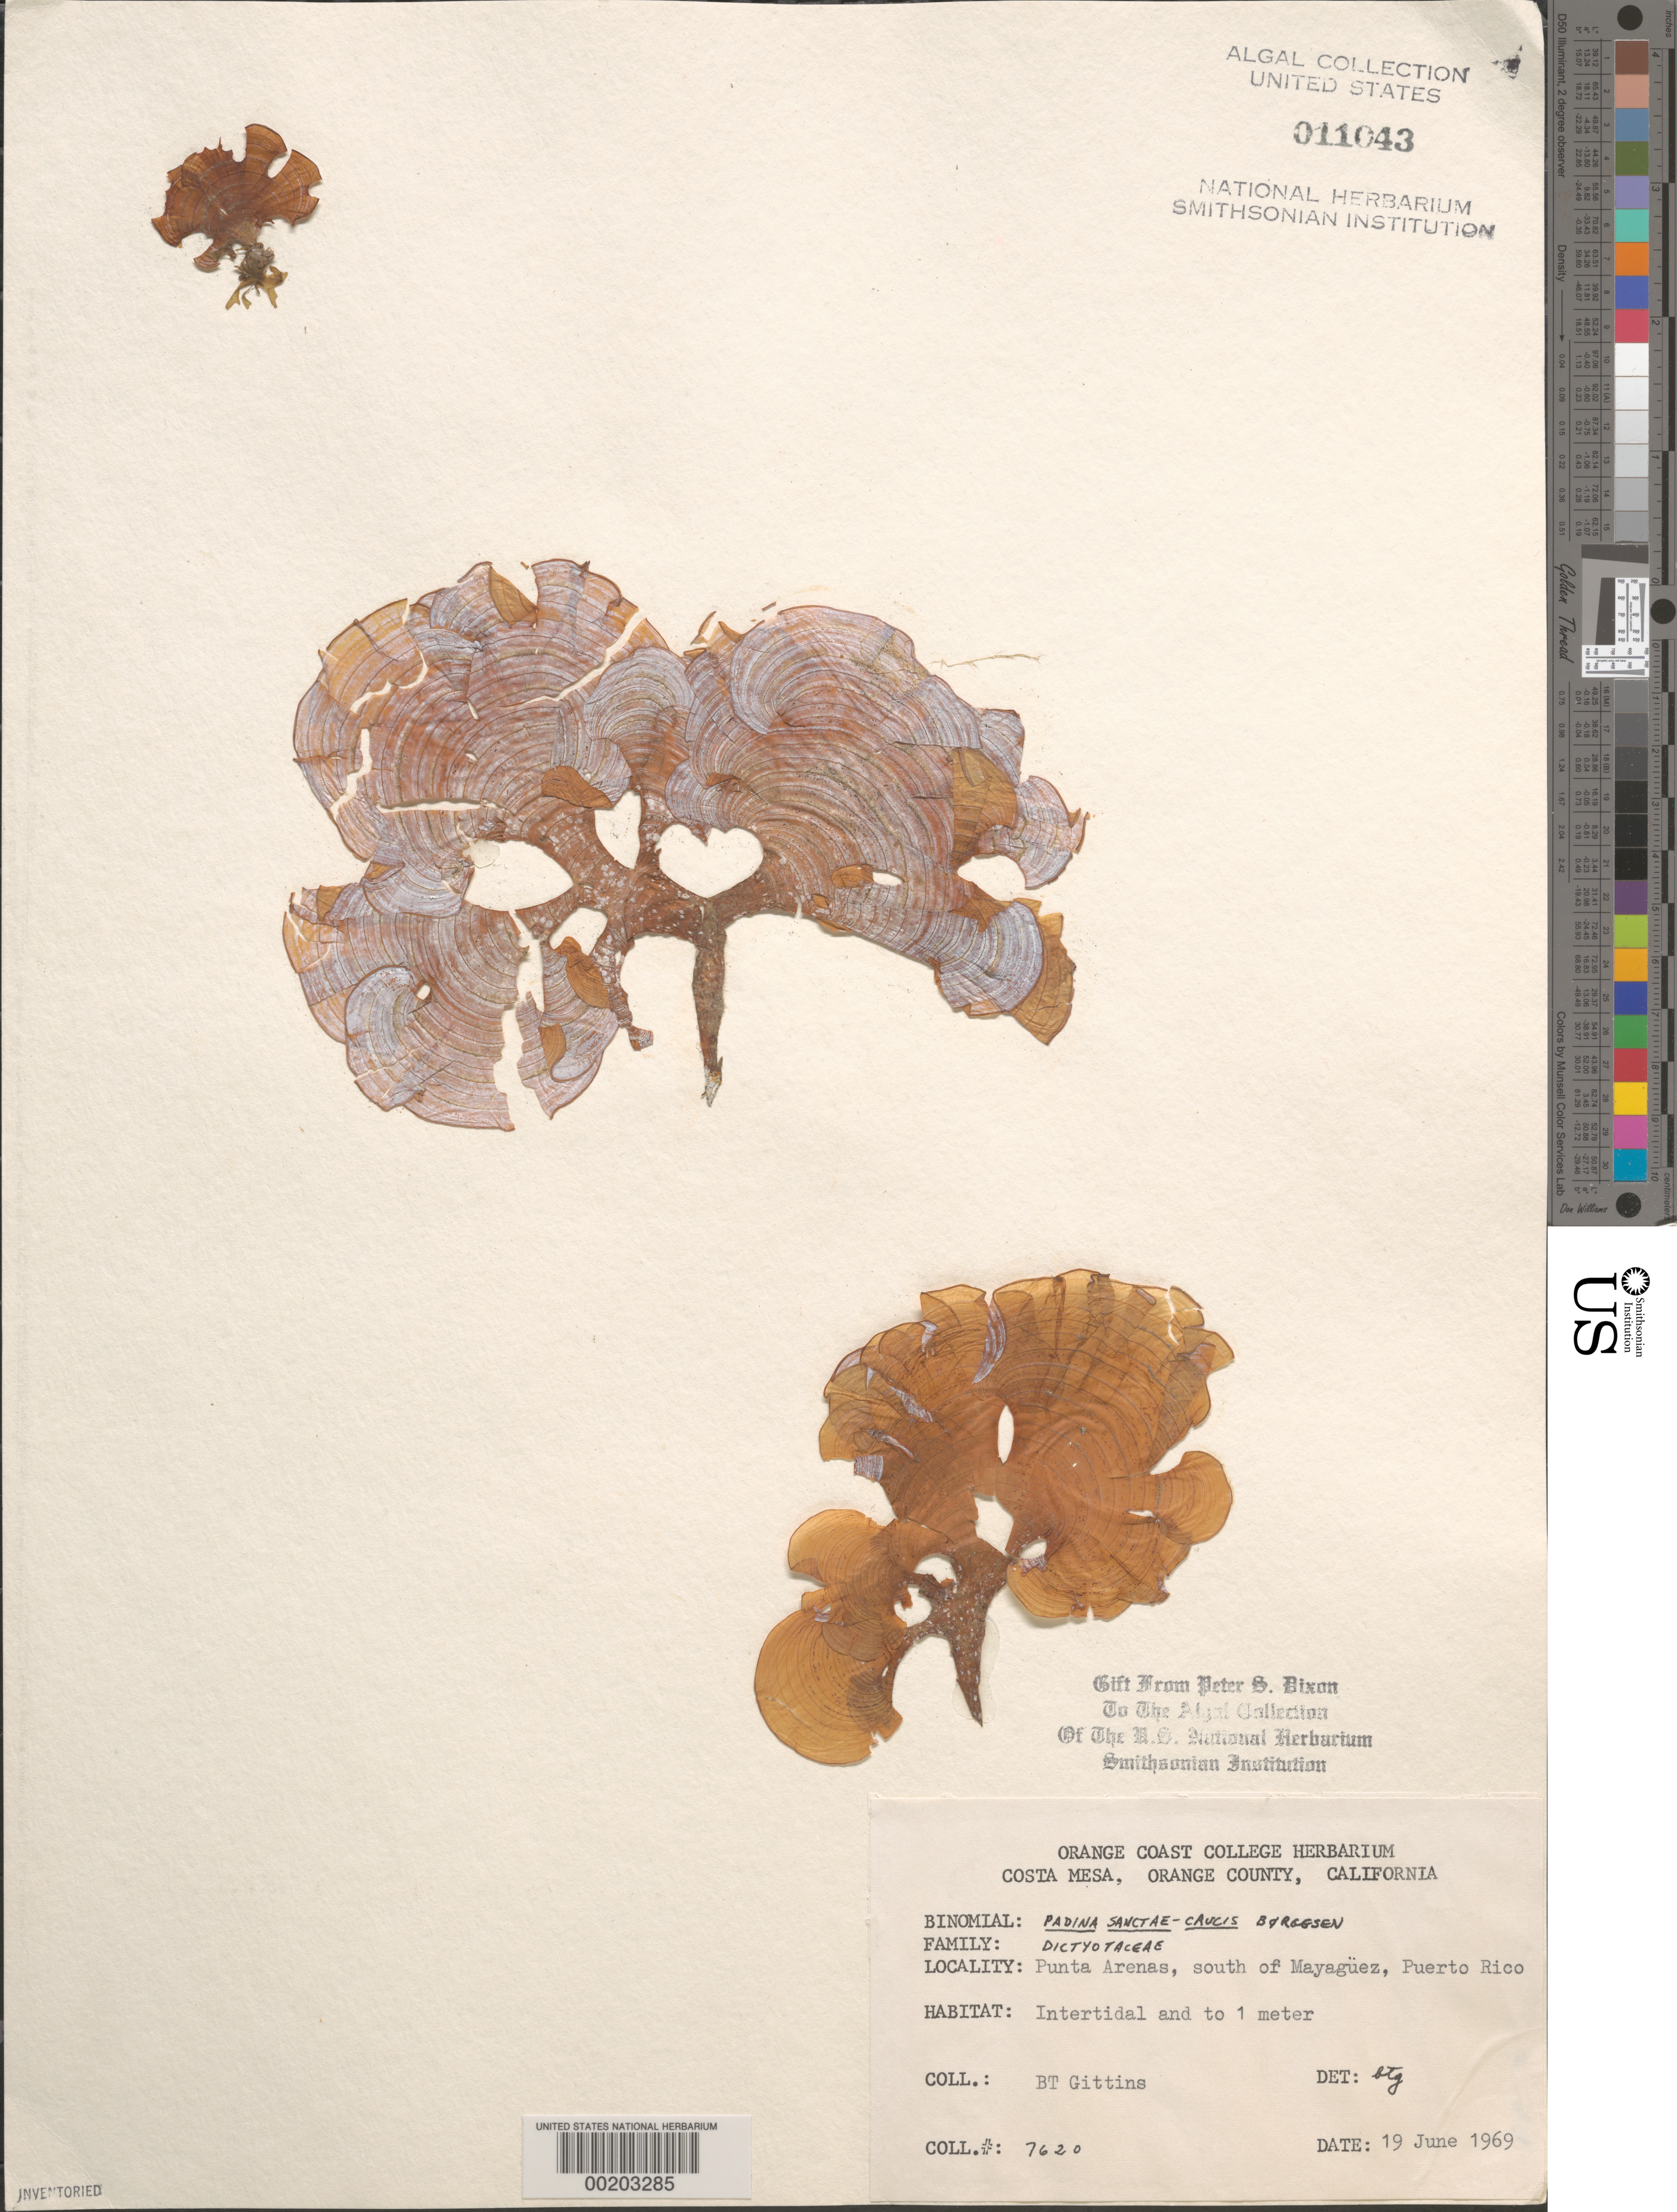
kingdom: Chromista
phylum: Ochrophyta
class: Phaeophyceae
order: Dictyotales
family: Dictyotaceae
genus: Padina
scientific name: Padina sanctae-crucis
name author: Børgesen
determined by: Gittins, B. T.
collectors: B. Gittins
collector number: Btg 7620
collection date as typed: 19 Jun 1969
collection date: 1969-06-19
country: Puerto Rico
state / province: Mayaguez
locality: Punta arenas, south of mayaguez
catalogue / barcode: US 11043